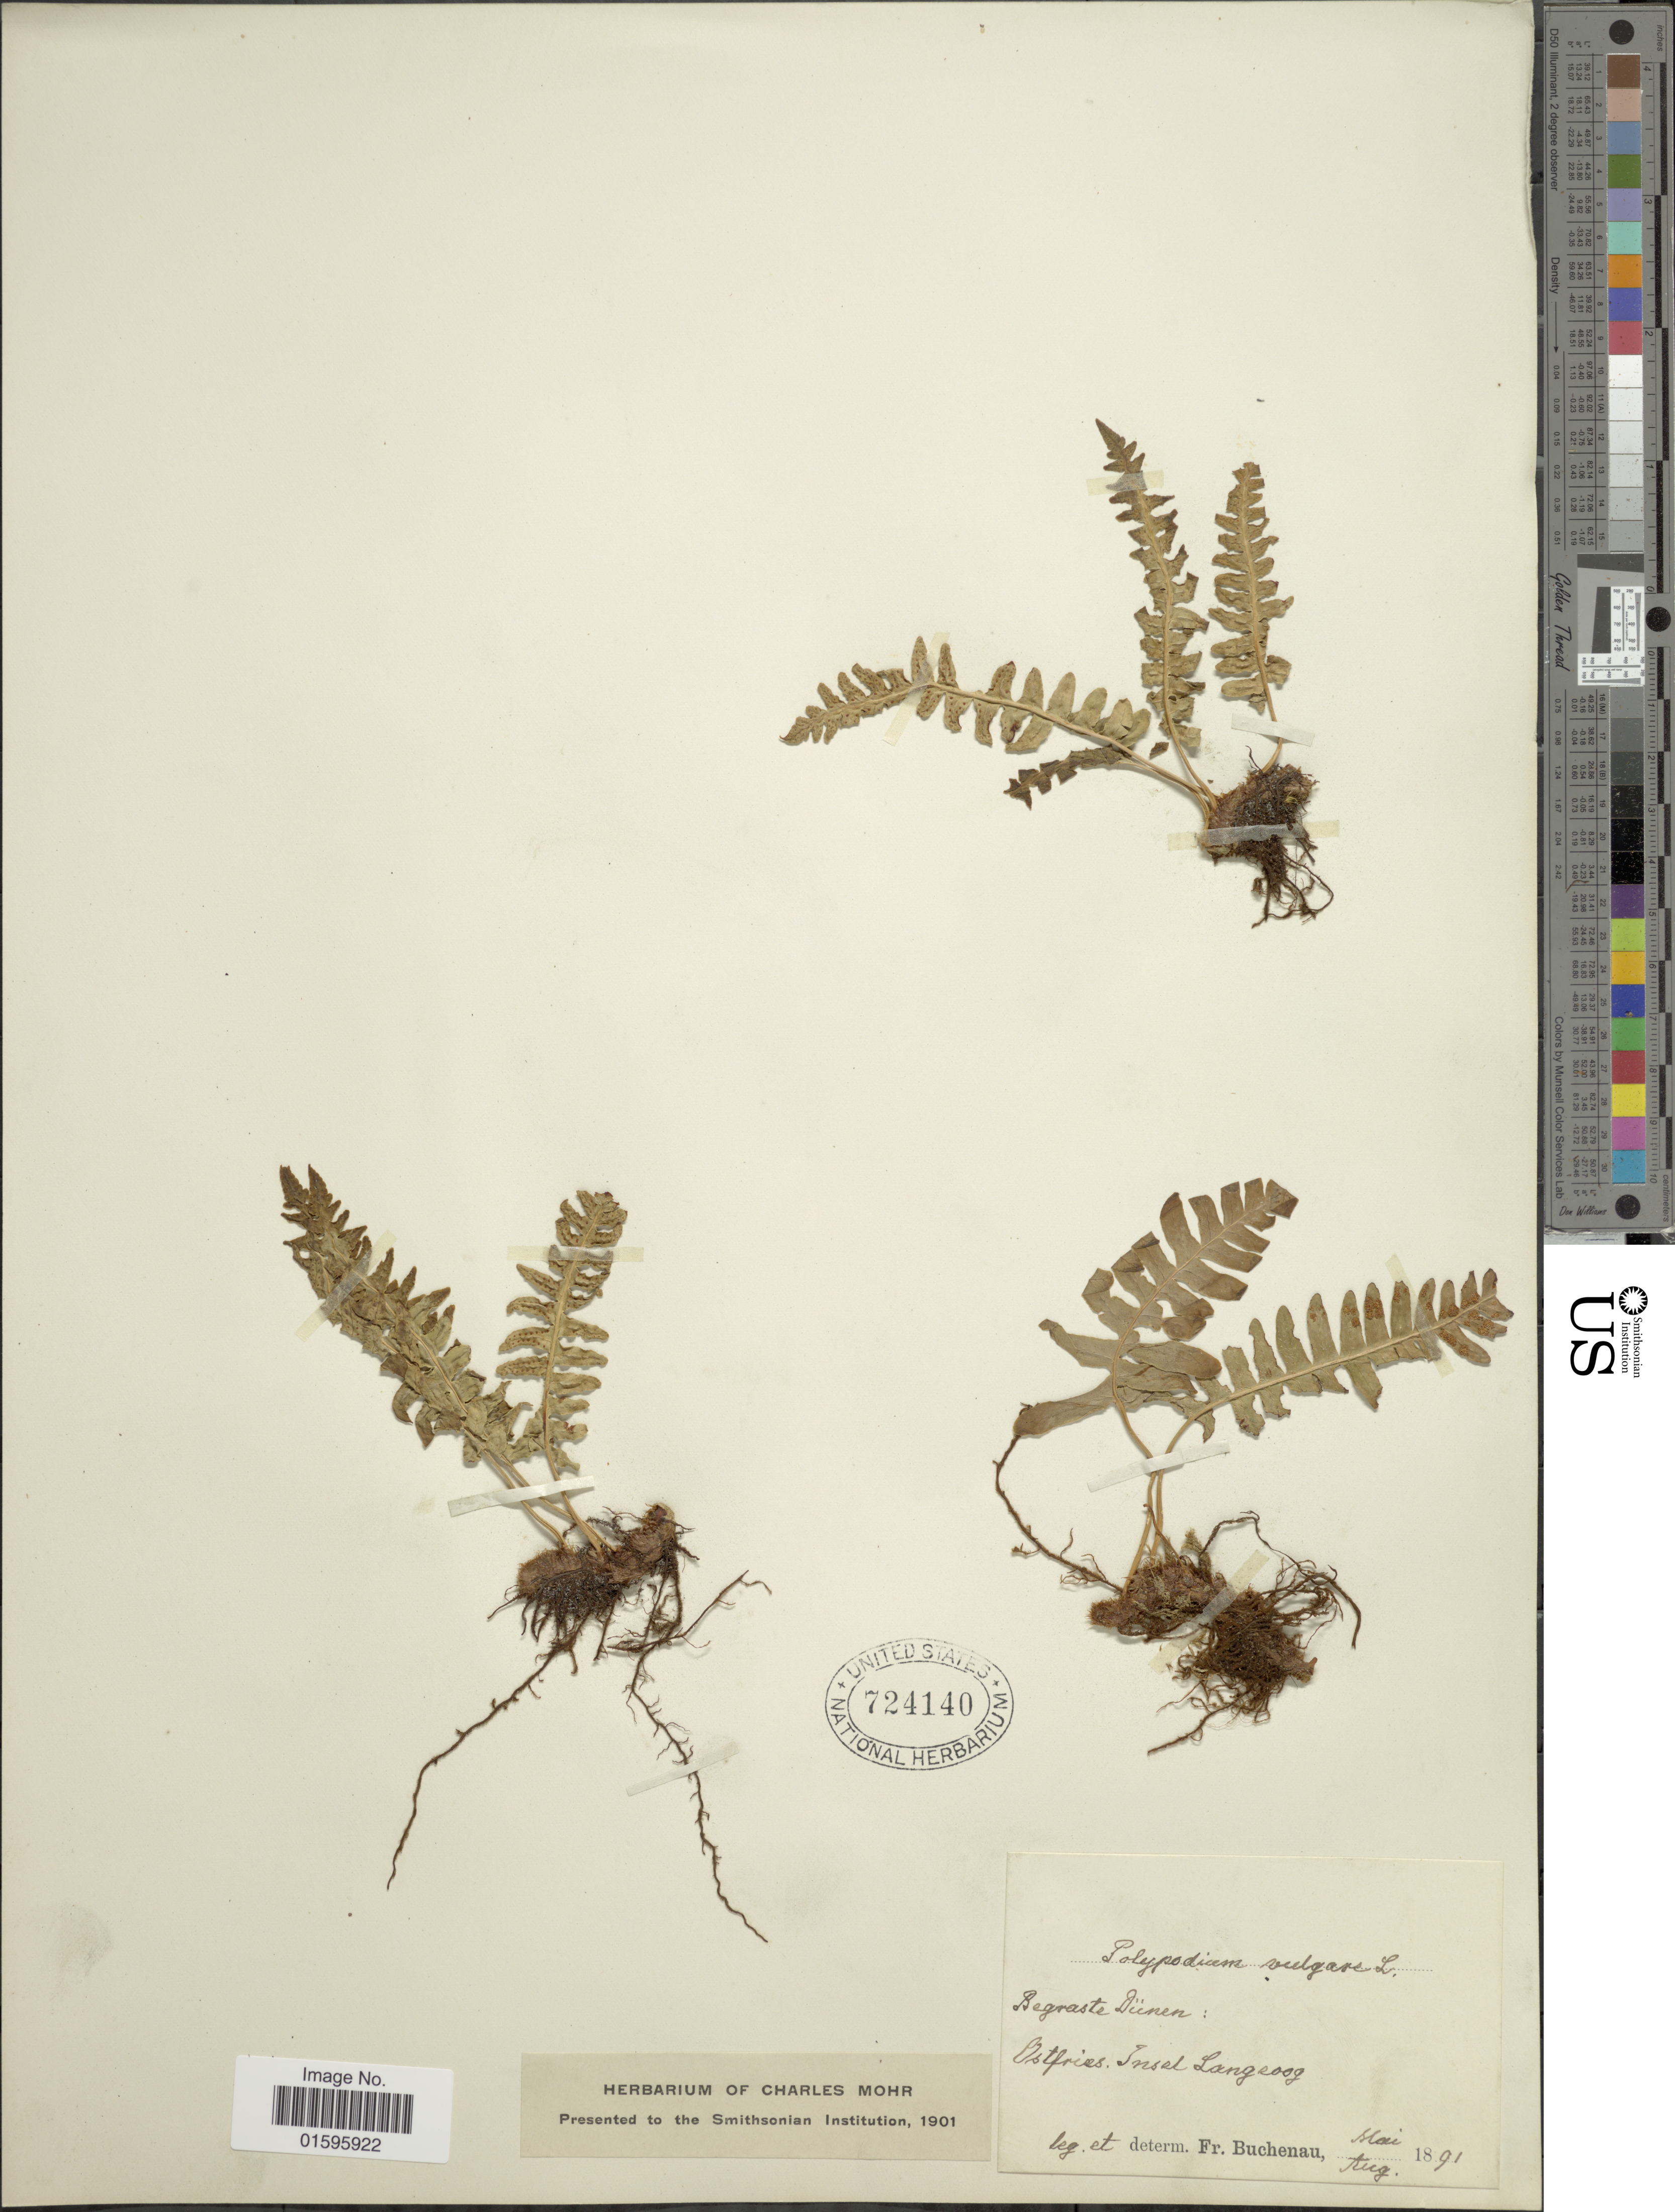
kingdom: Plantae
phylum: Tracheophyta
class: Polypodiopsida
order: Polypodiales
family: Polypodiaceae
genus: Polypodium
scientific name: Polypodium vulgare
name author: L.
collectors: F. Buchenau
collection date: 1891-05/1891-08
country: Germany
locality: Dunen, Ostfries, Insel Langeoog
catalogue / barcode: US 724140